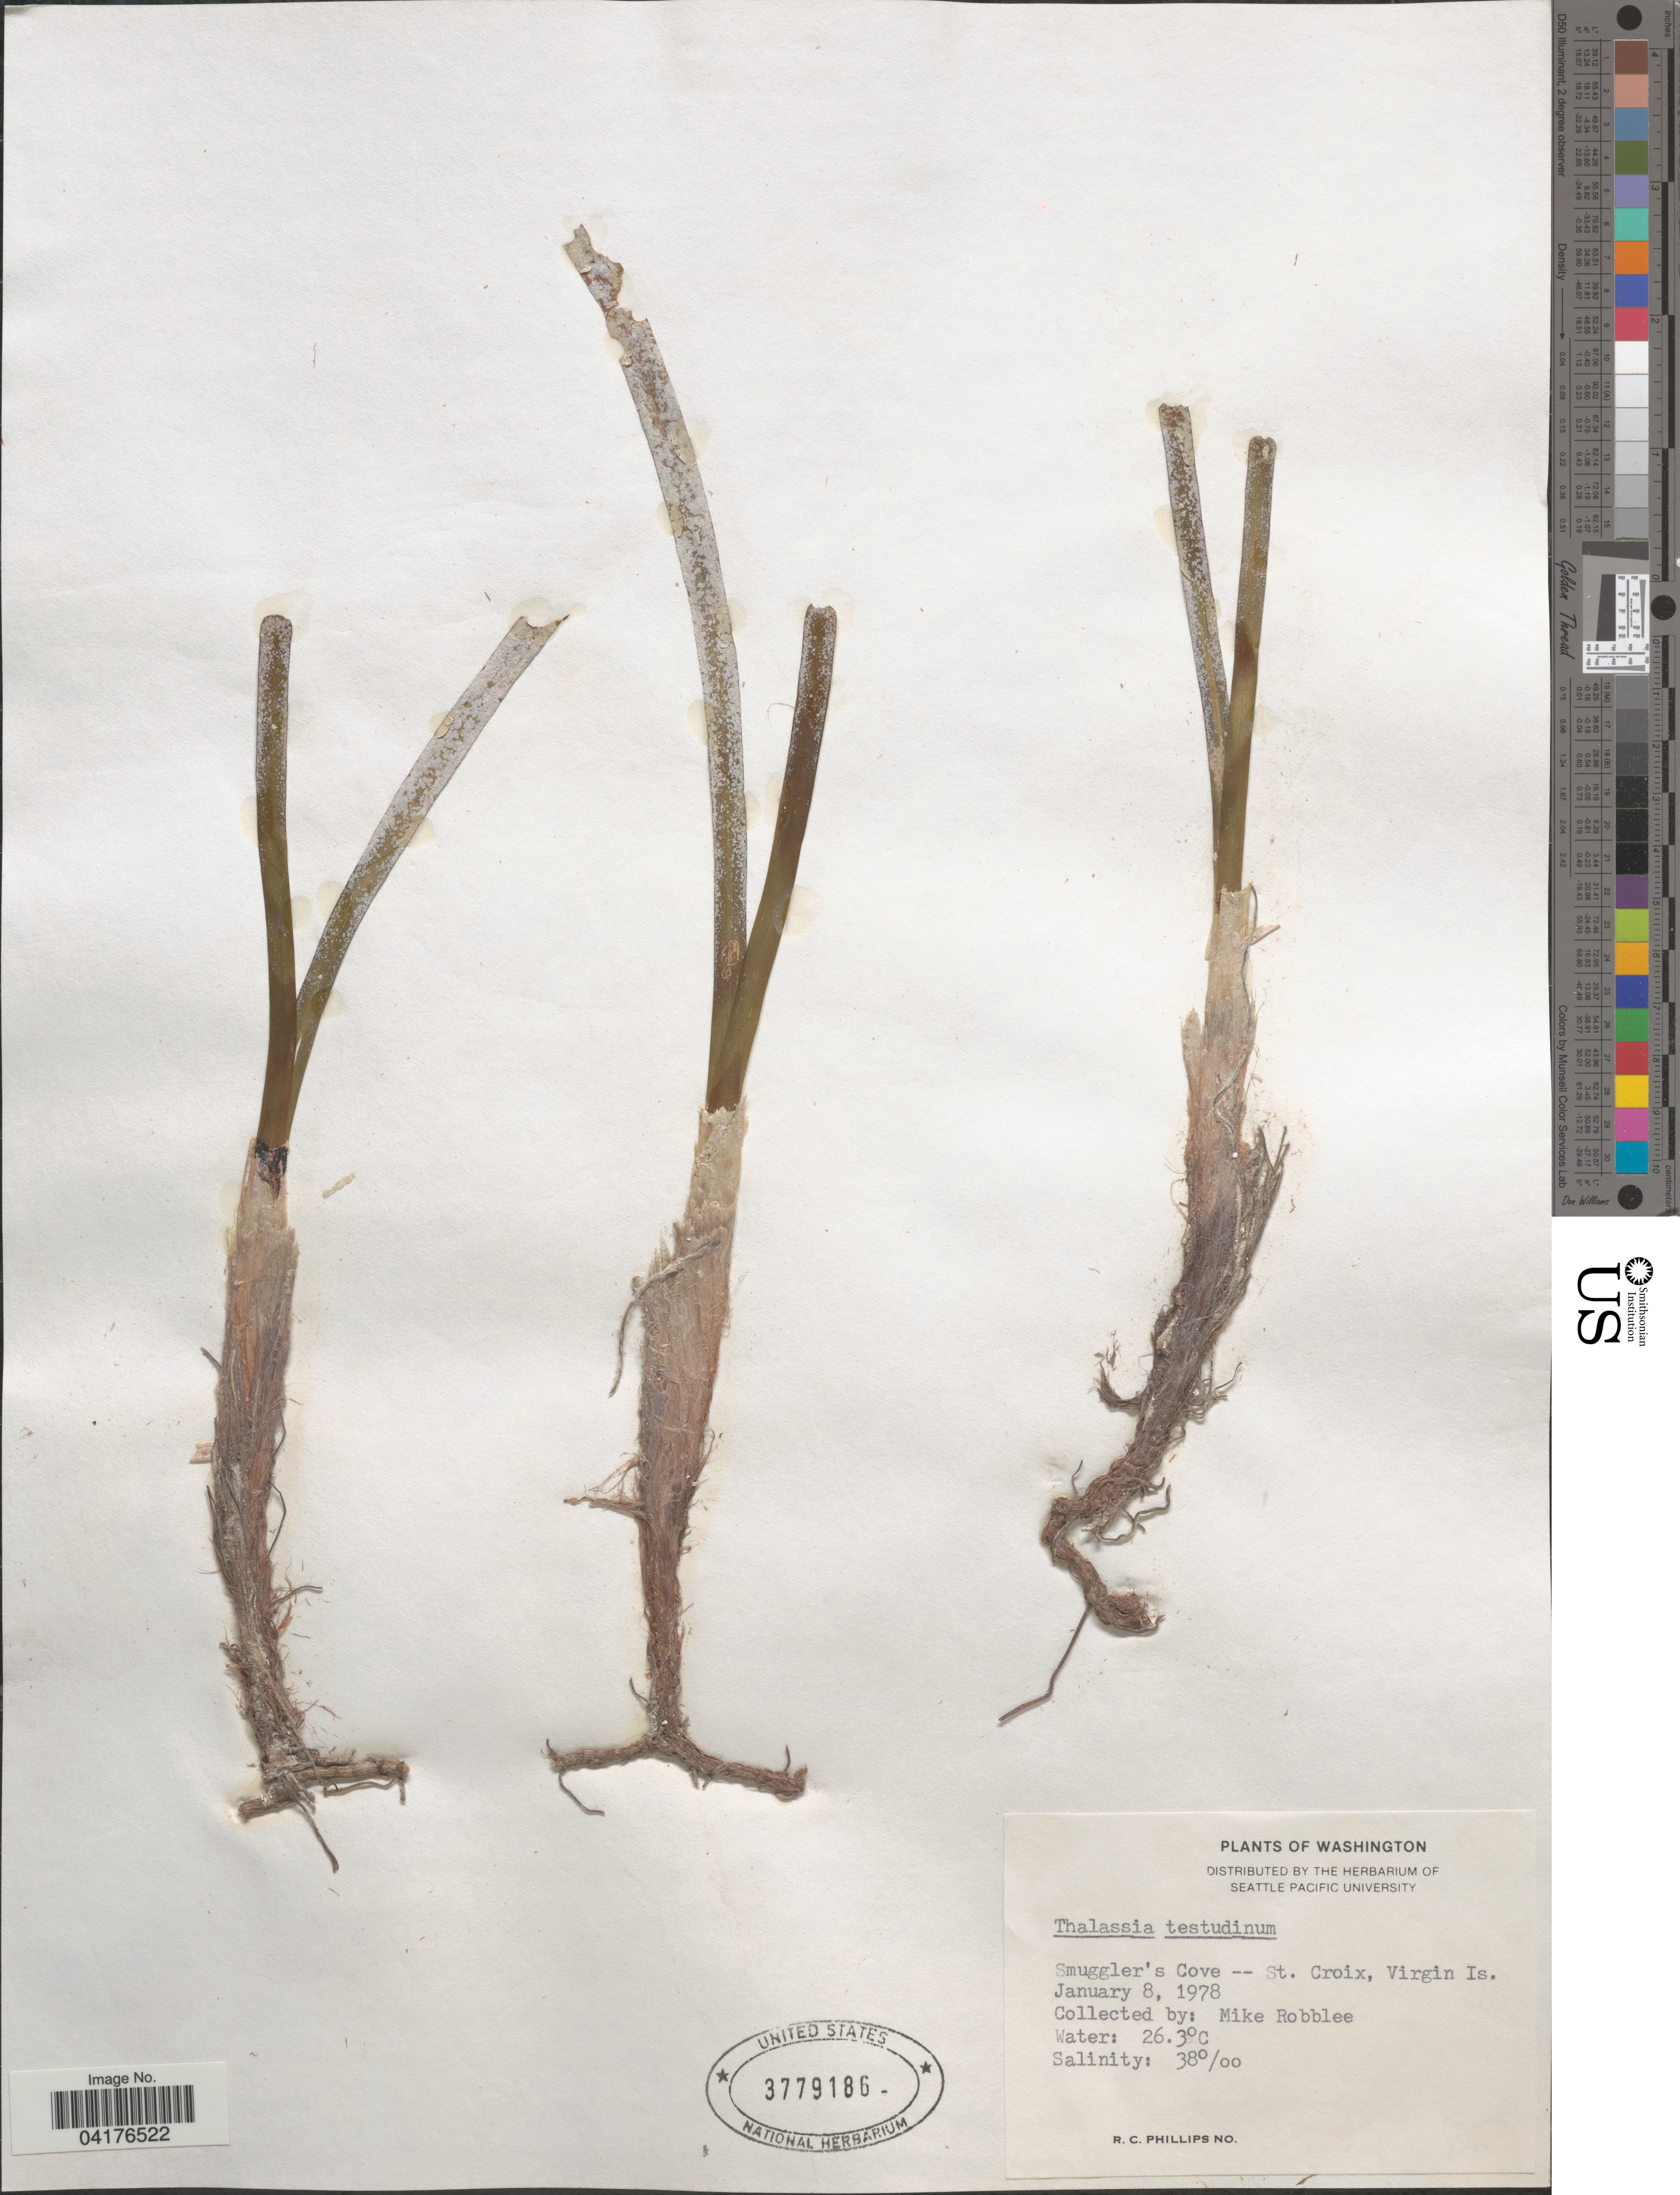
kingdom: Plantae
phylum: Tracheophyta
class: Liliopsida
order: Alismatales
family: Hydrocharitaceae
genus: Thalassia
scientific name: Thalassia testudinum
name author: Banks & Sol. ex K.D. Koenig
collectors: M. Robblee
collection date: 1978-01-08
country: U.S. Virgin Islands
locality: Smuggler's Cove -- St. Croix, Virgin Is.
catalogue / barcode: US 3779186